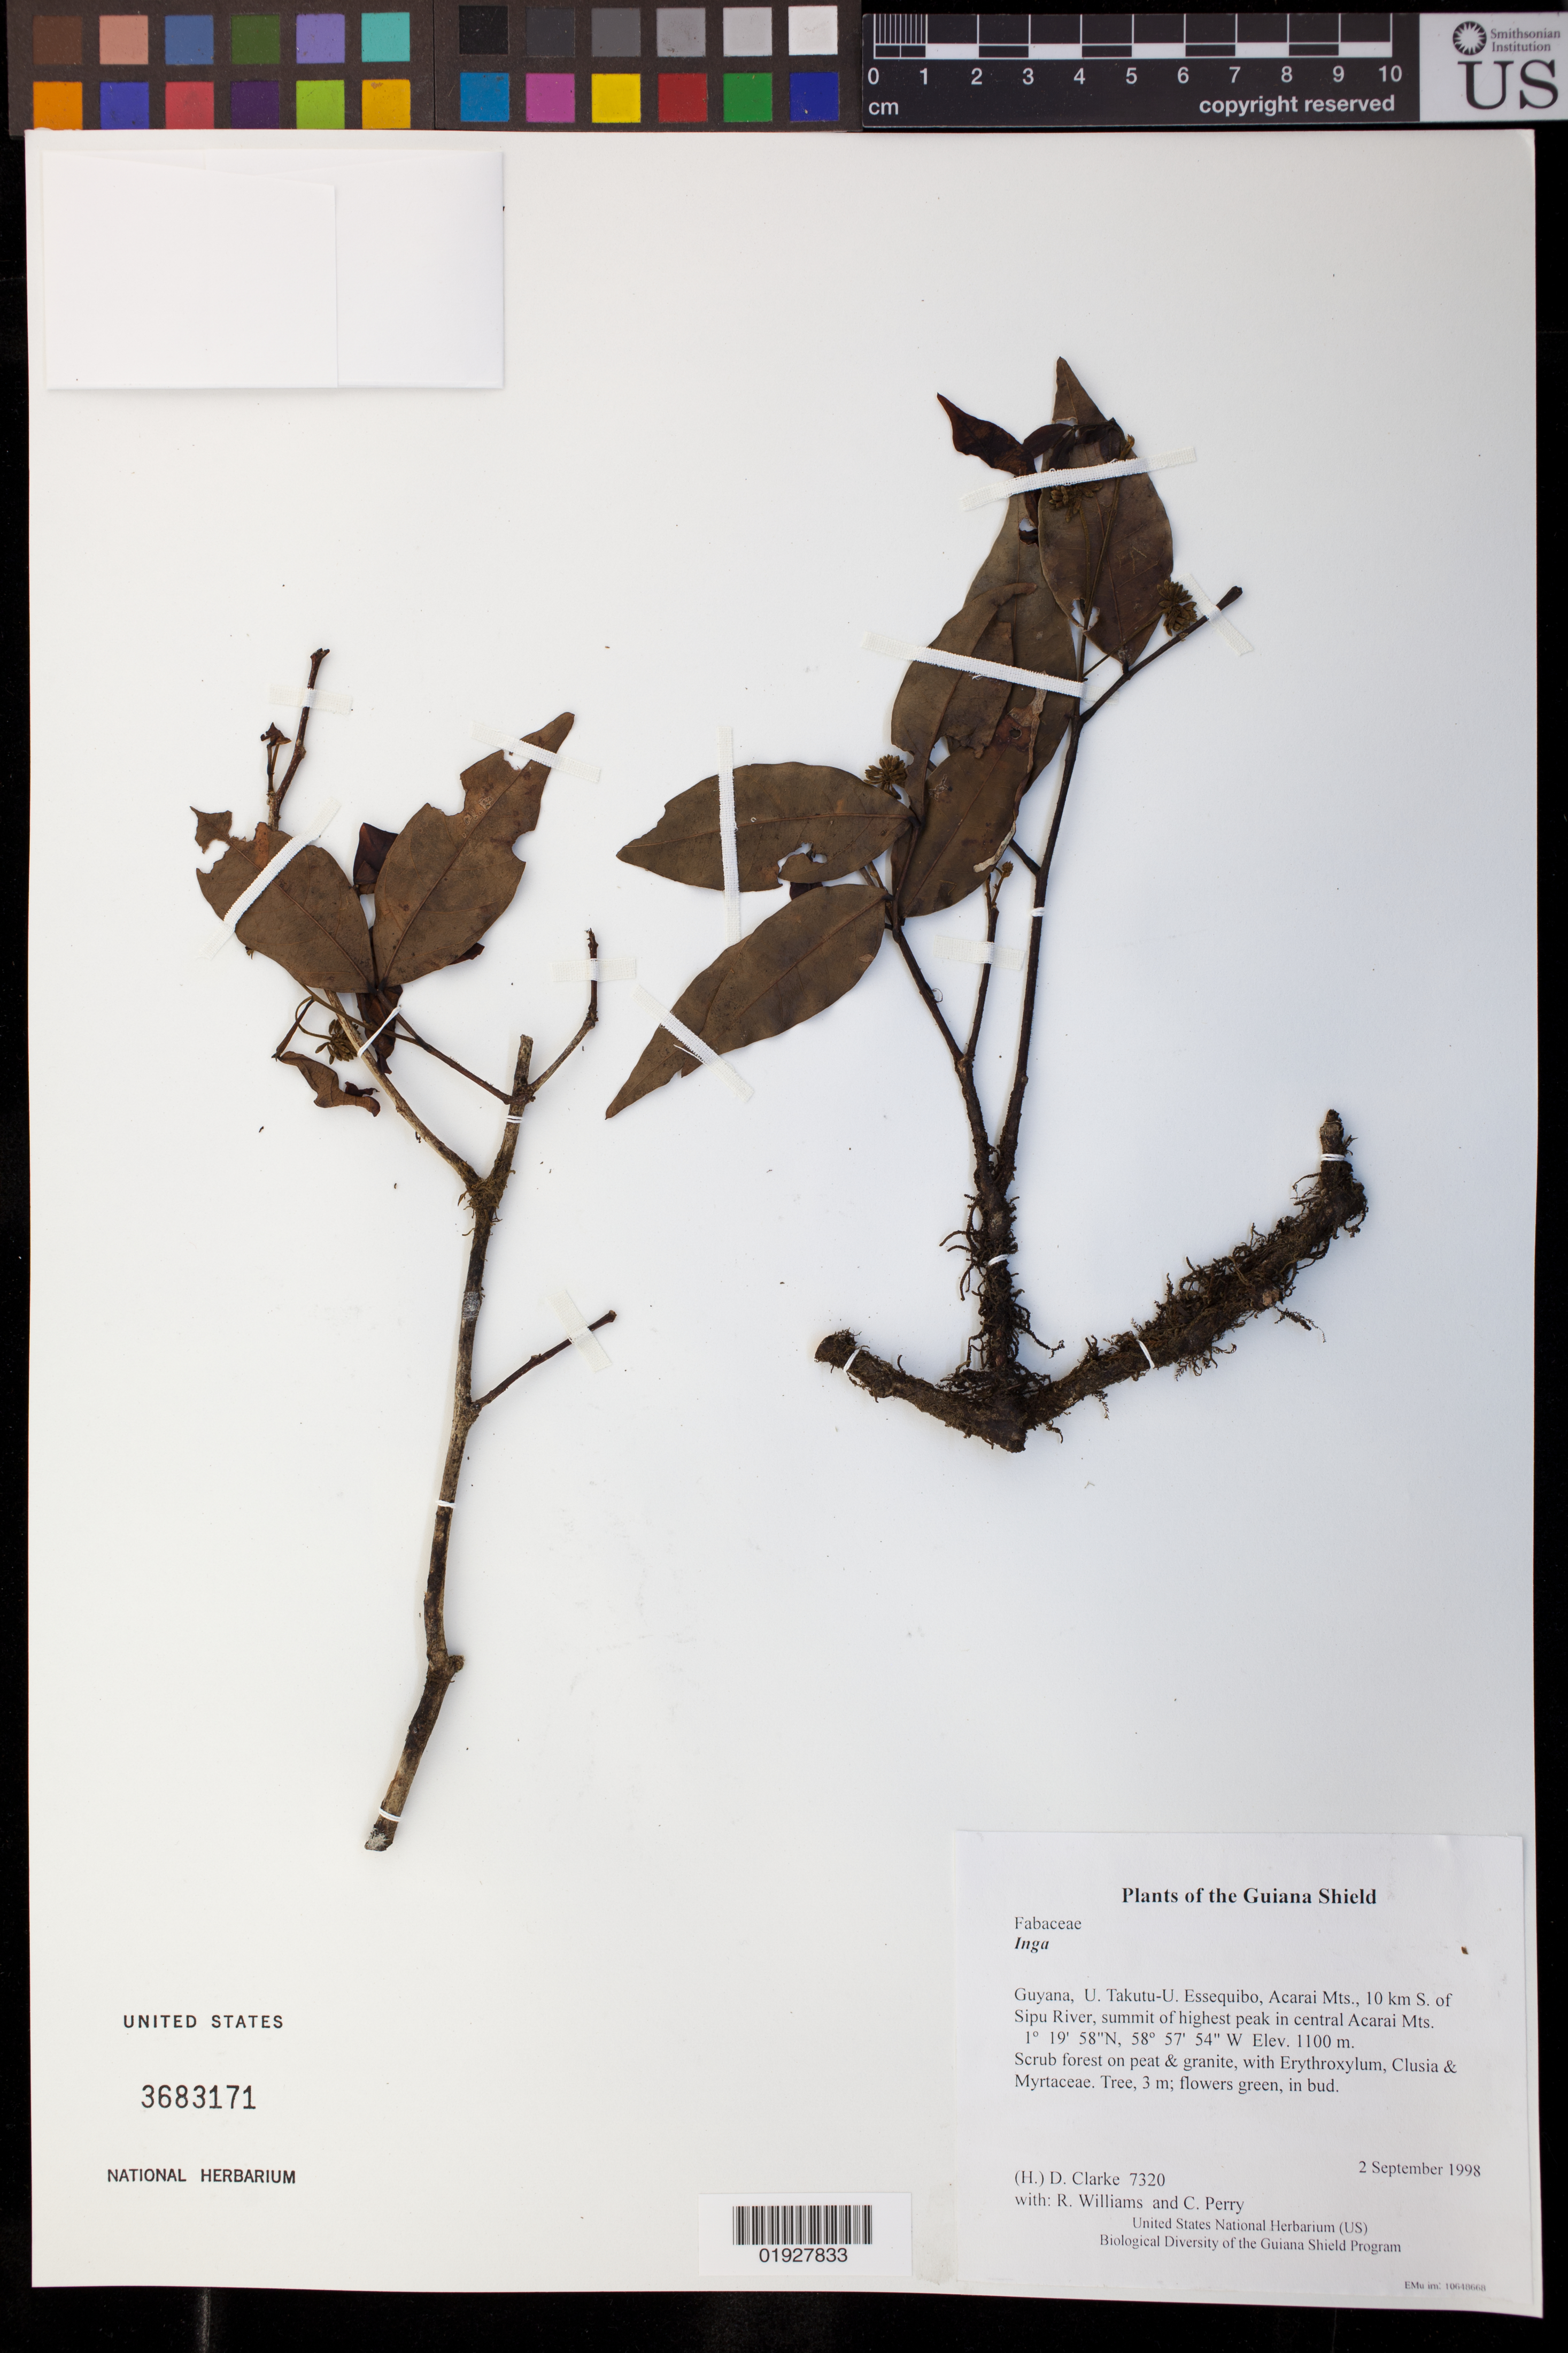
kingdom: Plantae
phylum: Tracheophyta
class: Magnoliopsida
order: Fabales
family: Fabaceae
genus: Inga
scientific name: Inga sp.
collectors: H. D. Clarke, R. Williams & C. Perry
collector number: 7320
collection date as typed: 2 September 1998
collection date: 1998-09-02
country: Guyana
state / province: U. Takutu-U. Essequibo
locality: Acarai Mts., 10 km S. of Sipu River, summit of highest peak in central Acarai Mts.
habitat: Scrub forest on peat & granite, with Erythroxylum, Clusia & Myrtaceae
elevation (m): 1100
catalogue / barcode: US 3683171